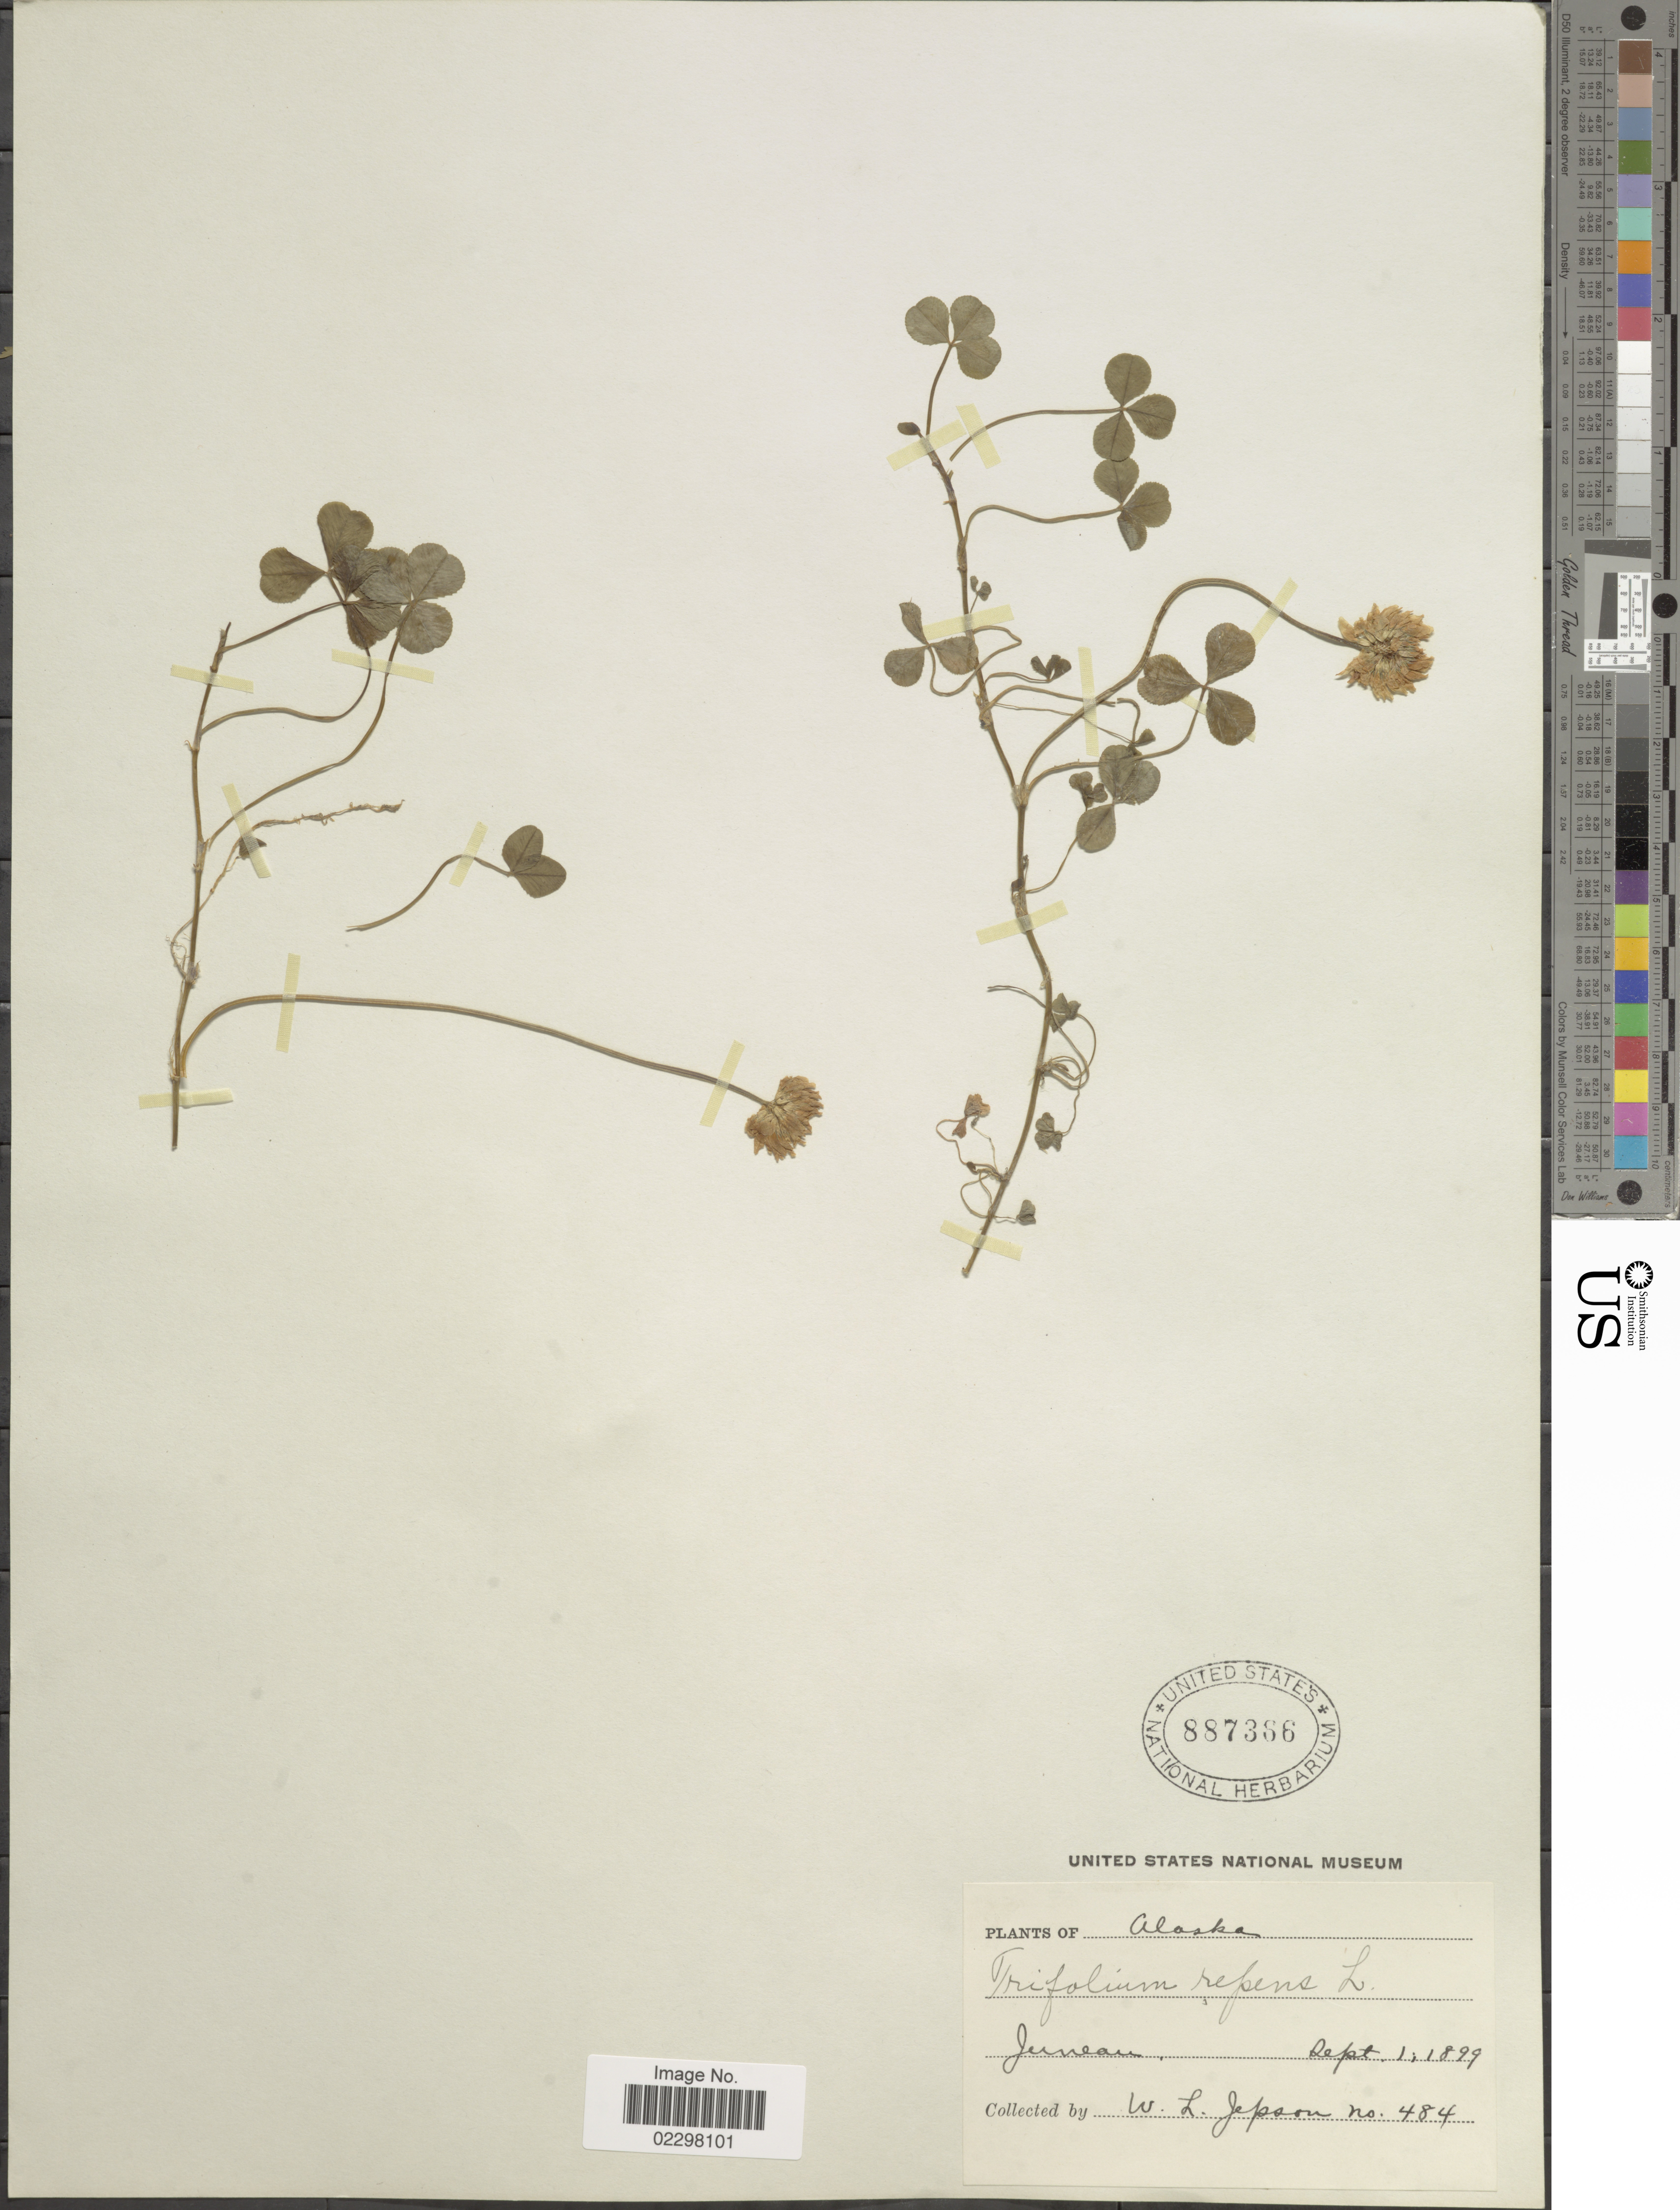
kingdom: Plantae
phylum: Tracheophyta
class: Magnoliopsida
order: Fabales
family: Fabaceae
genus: Trifolium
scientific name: Trifolium repens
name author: L.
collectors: W. L. Jepson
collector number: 484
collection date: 1899-09-01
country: United States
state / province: Alaska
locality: Juneau.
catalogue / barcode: US 887366